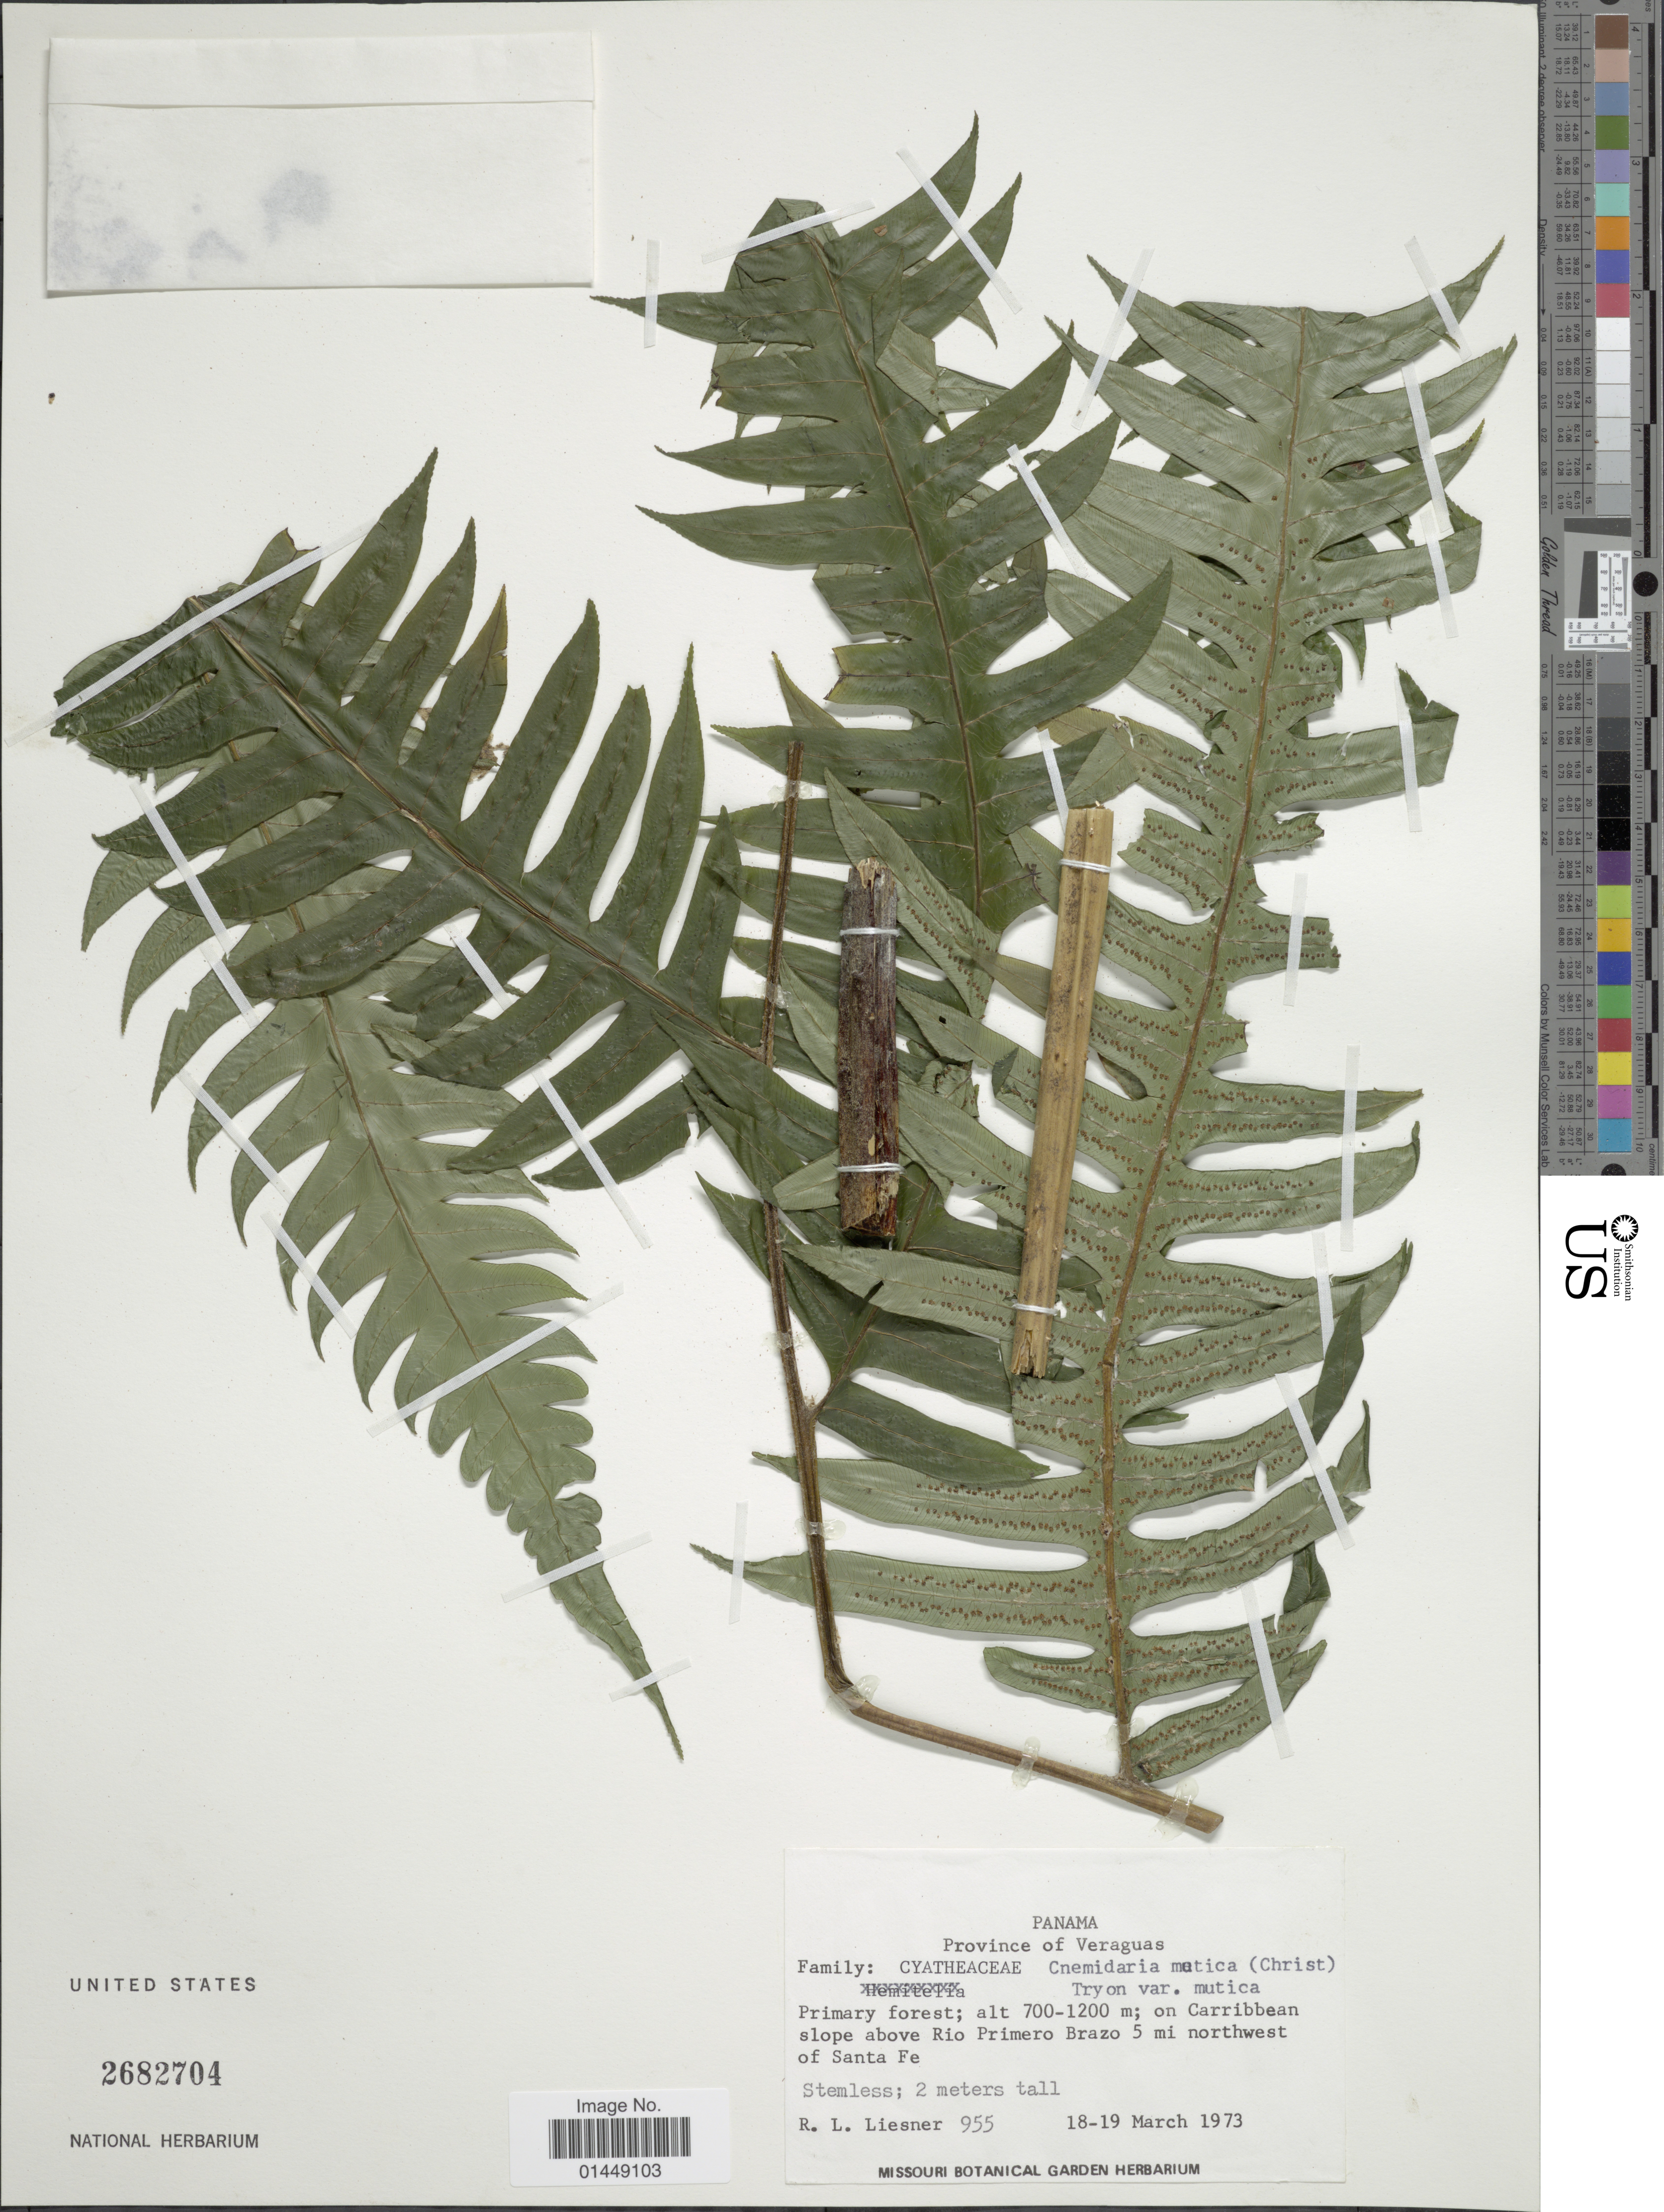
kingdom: Plantae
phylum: Tracheophyta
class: Polypodiopsida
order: Cyatheales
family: Cyatheaceae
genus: Cyathea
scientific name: Cyathea mutica var. mutica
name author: (Christ) Domin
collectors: R. L. Liesner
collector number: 955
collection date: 1973-03-18/1973-03-19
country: Panama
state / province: Veraguas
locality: Province of Veraguas. On Caribbean slope above Rio Primero Brazo 5 mi northwest of Santa Fe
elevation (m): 700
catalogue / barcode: US 2682704